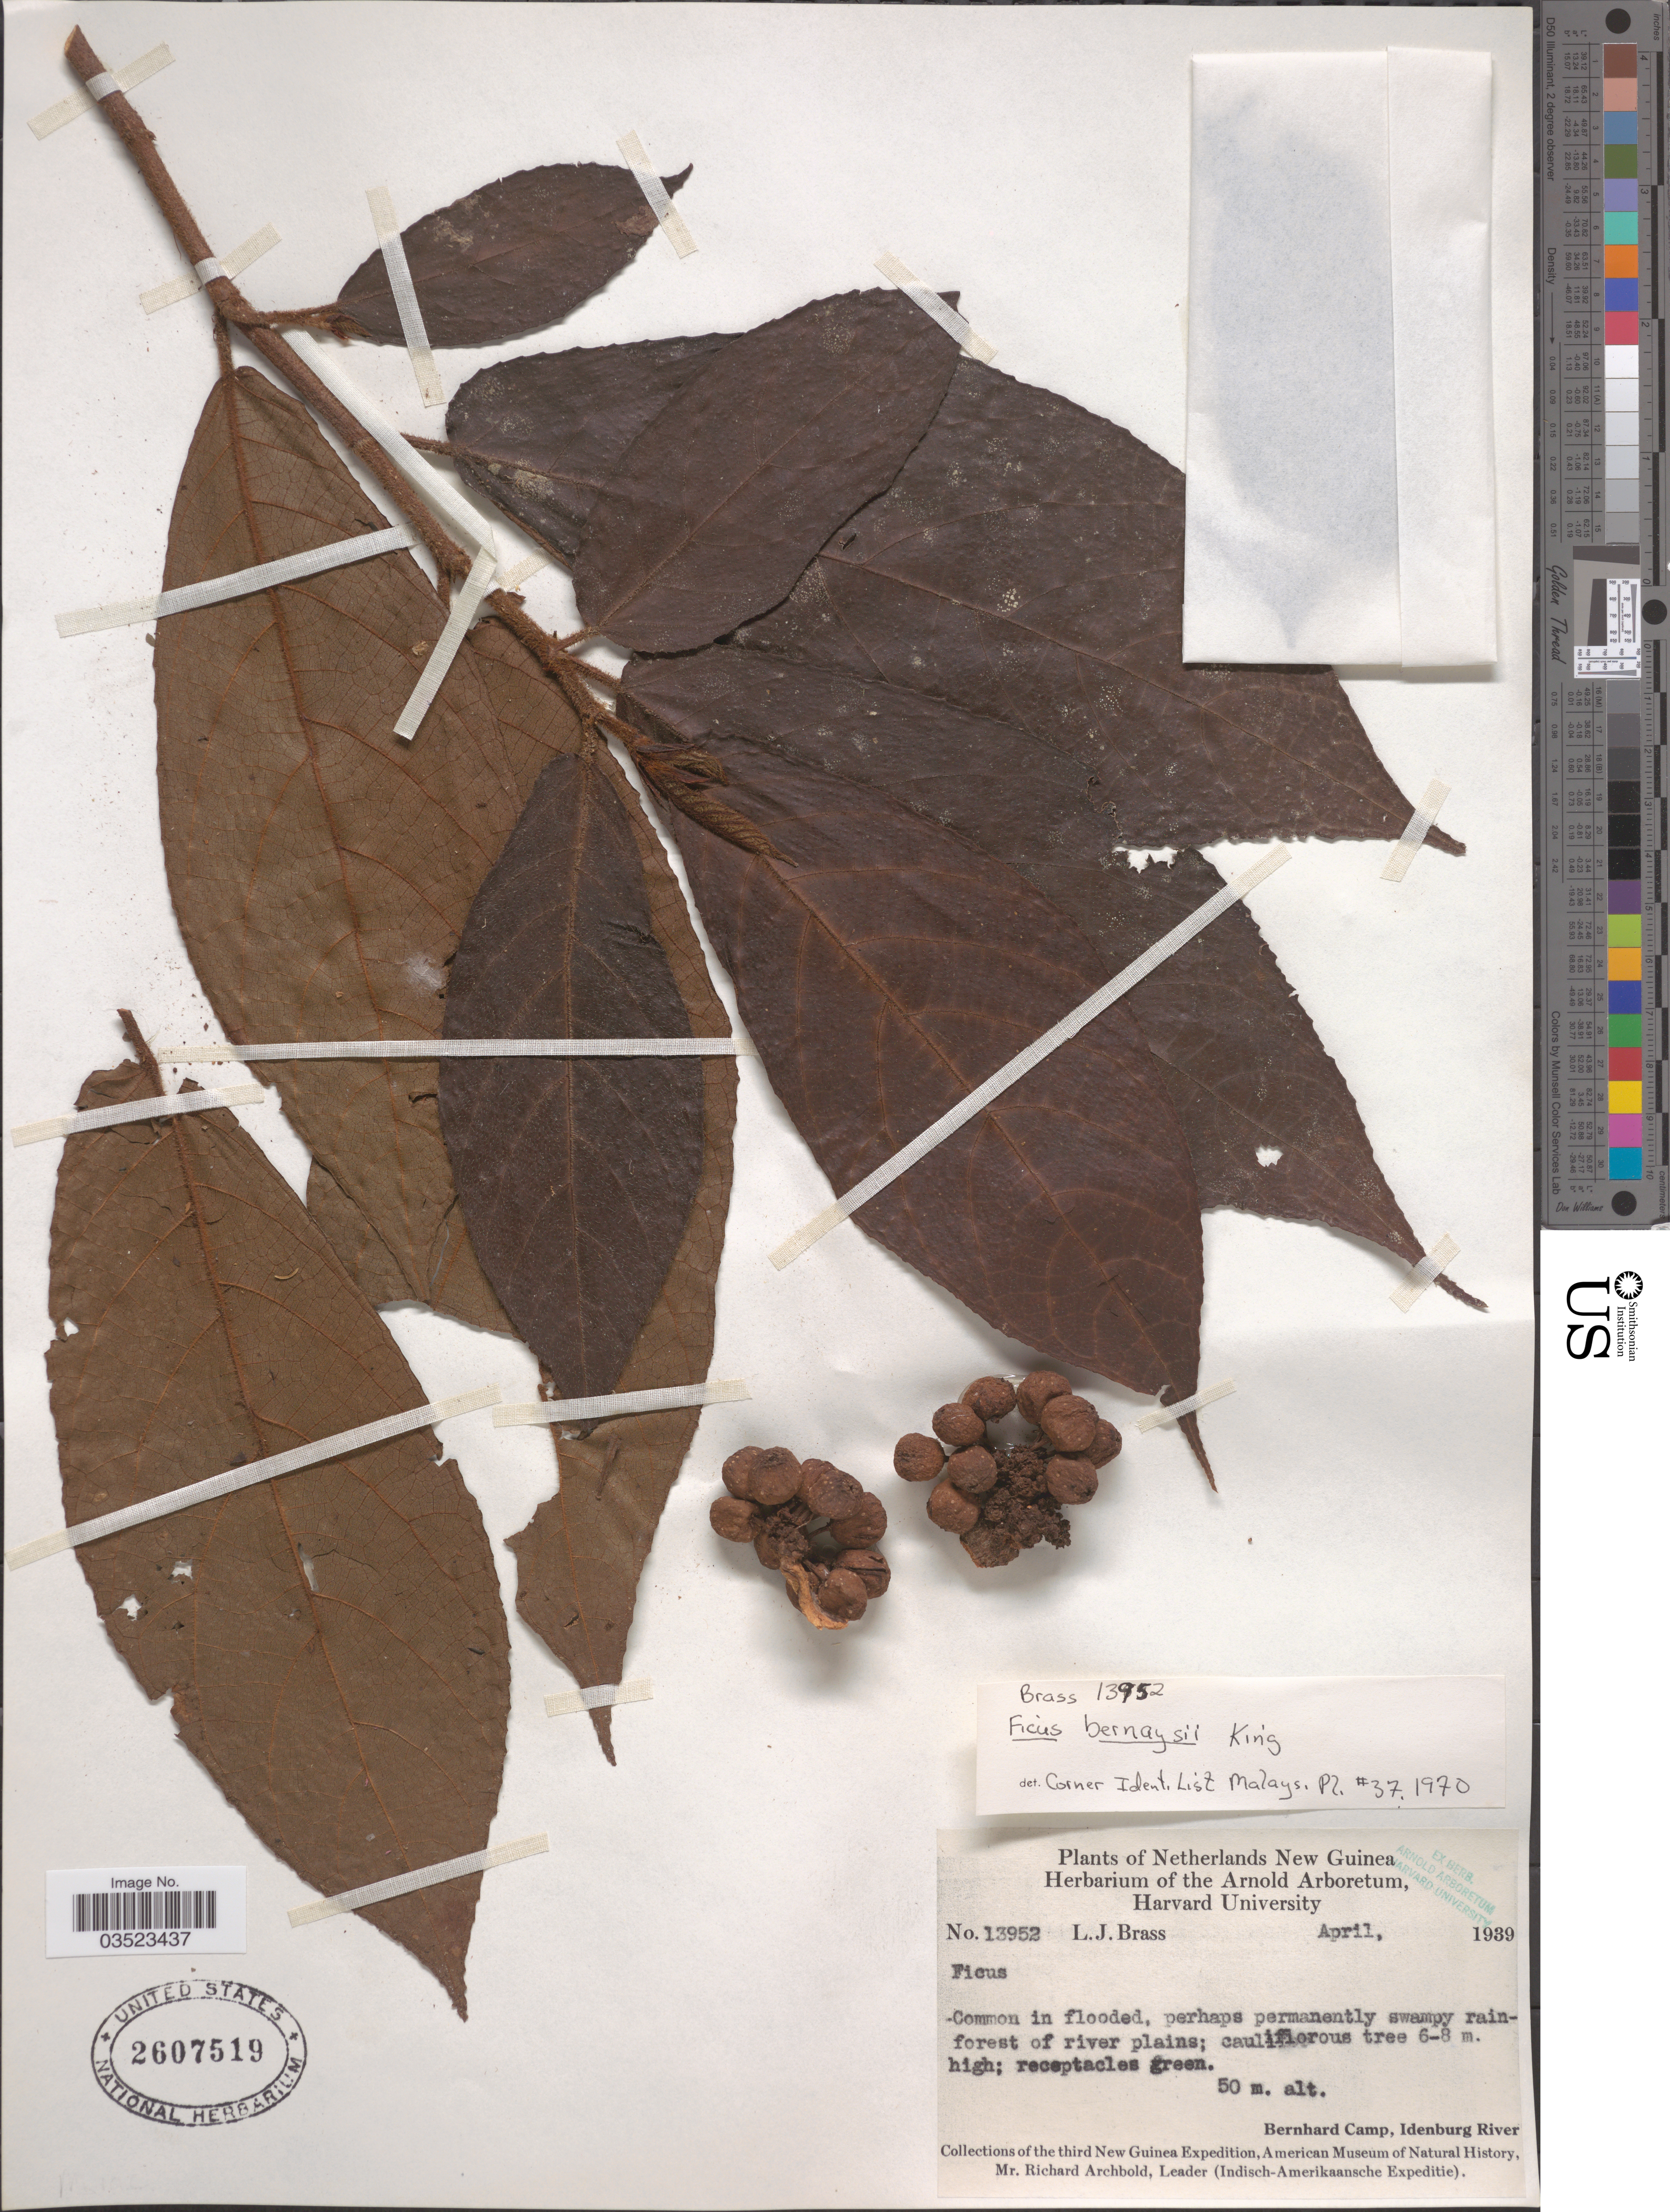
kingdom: Plantae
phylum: Tracheophyta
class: Magnoliopsida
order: Rosales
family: Moraceae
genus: Ficus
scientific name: Ficus bernaysii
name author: King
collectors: L. J. Brass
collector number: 13952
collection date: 1939-04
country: Indonesia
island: New Guinea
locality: Netherlands New Guinea. Bernhard Camp, Idenburg River.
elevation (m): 50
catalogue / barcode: US 2607519